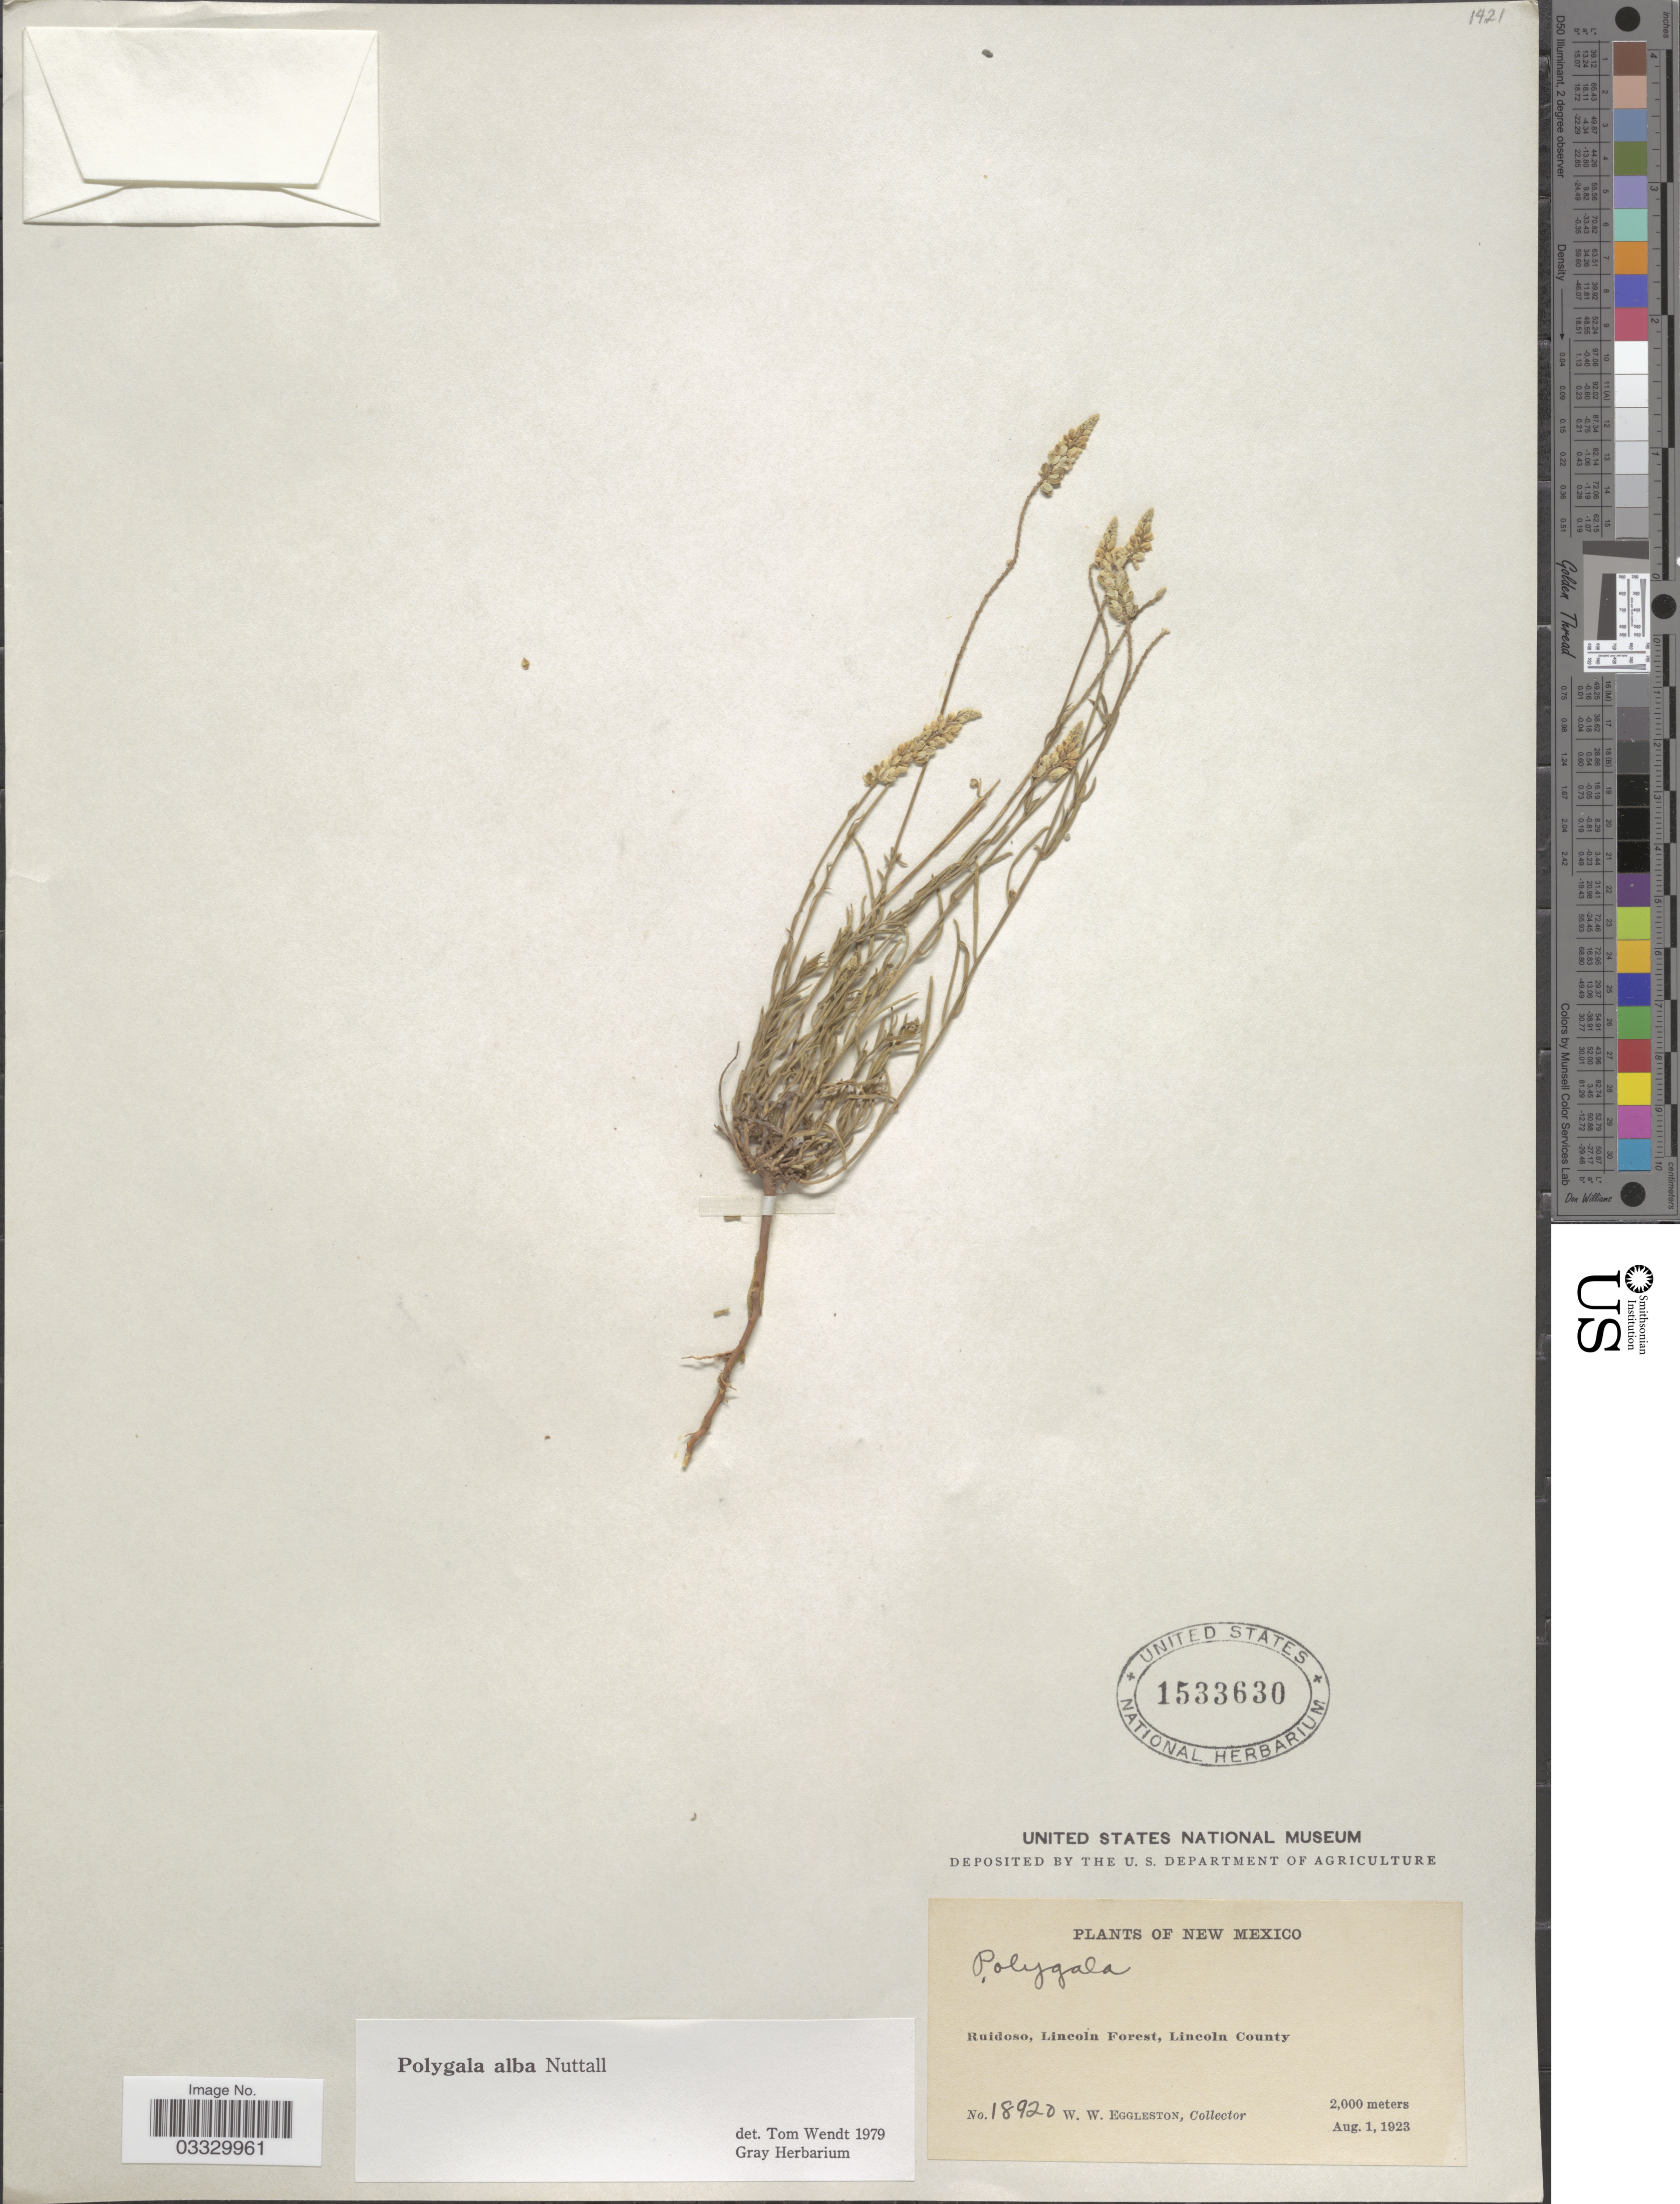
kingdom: Plantae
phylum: Tracheophyta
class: Magnoliopsida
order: Fabales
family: Polygalaceae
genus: Polygala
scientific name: Polygala alba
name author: Nutt.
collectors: W. W. Eggleston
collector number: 18920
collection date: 1923-08-01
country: United States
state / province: New Mexico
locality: Ruidoso, Lincoln Forest, Lincoln County.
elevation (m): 2000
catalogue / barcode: US 1533630